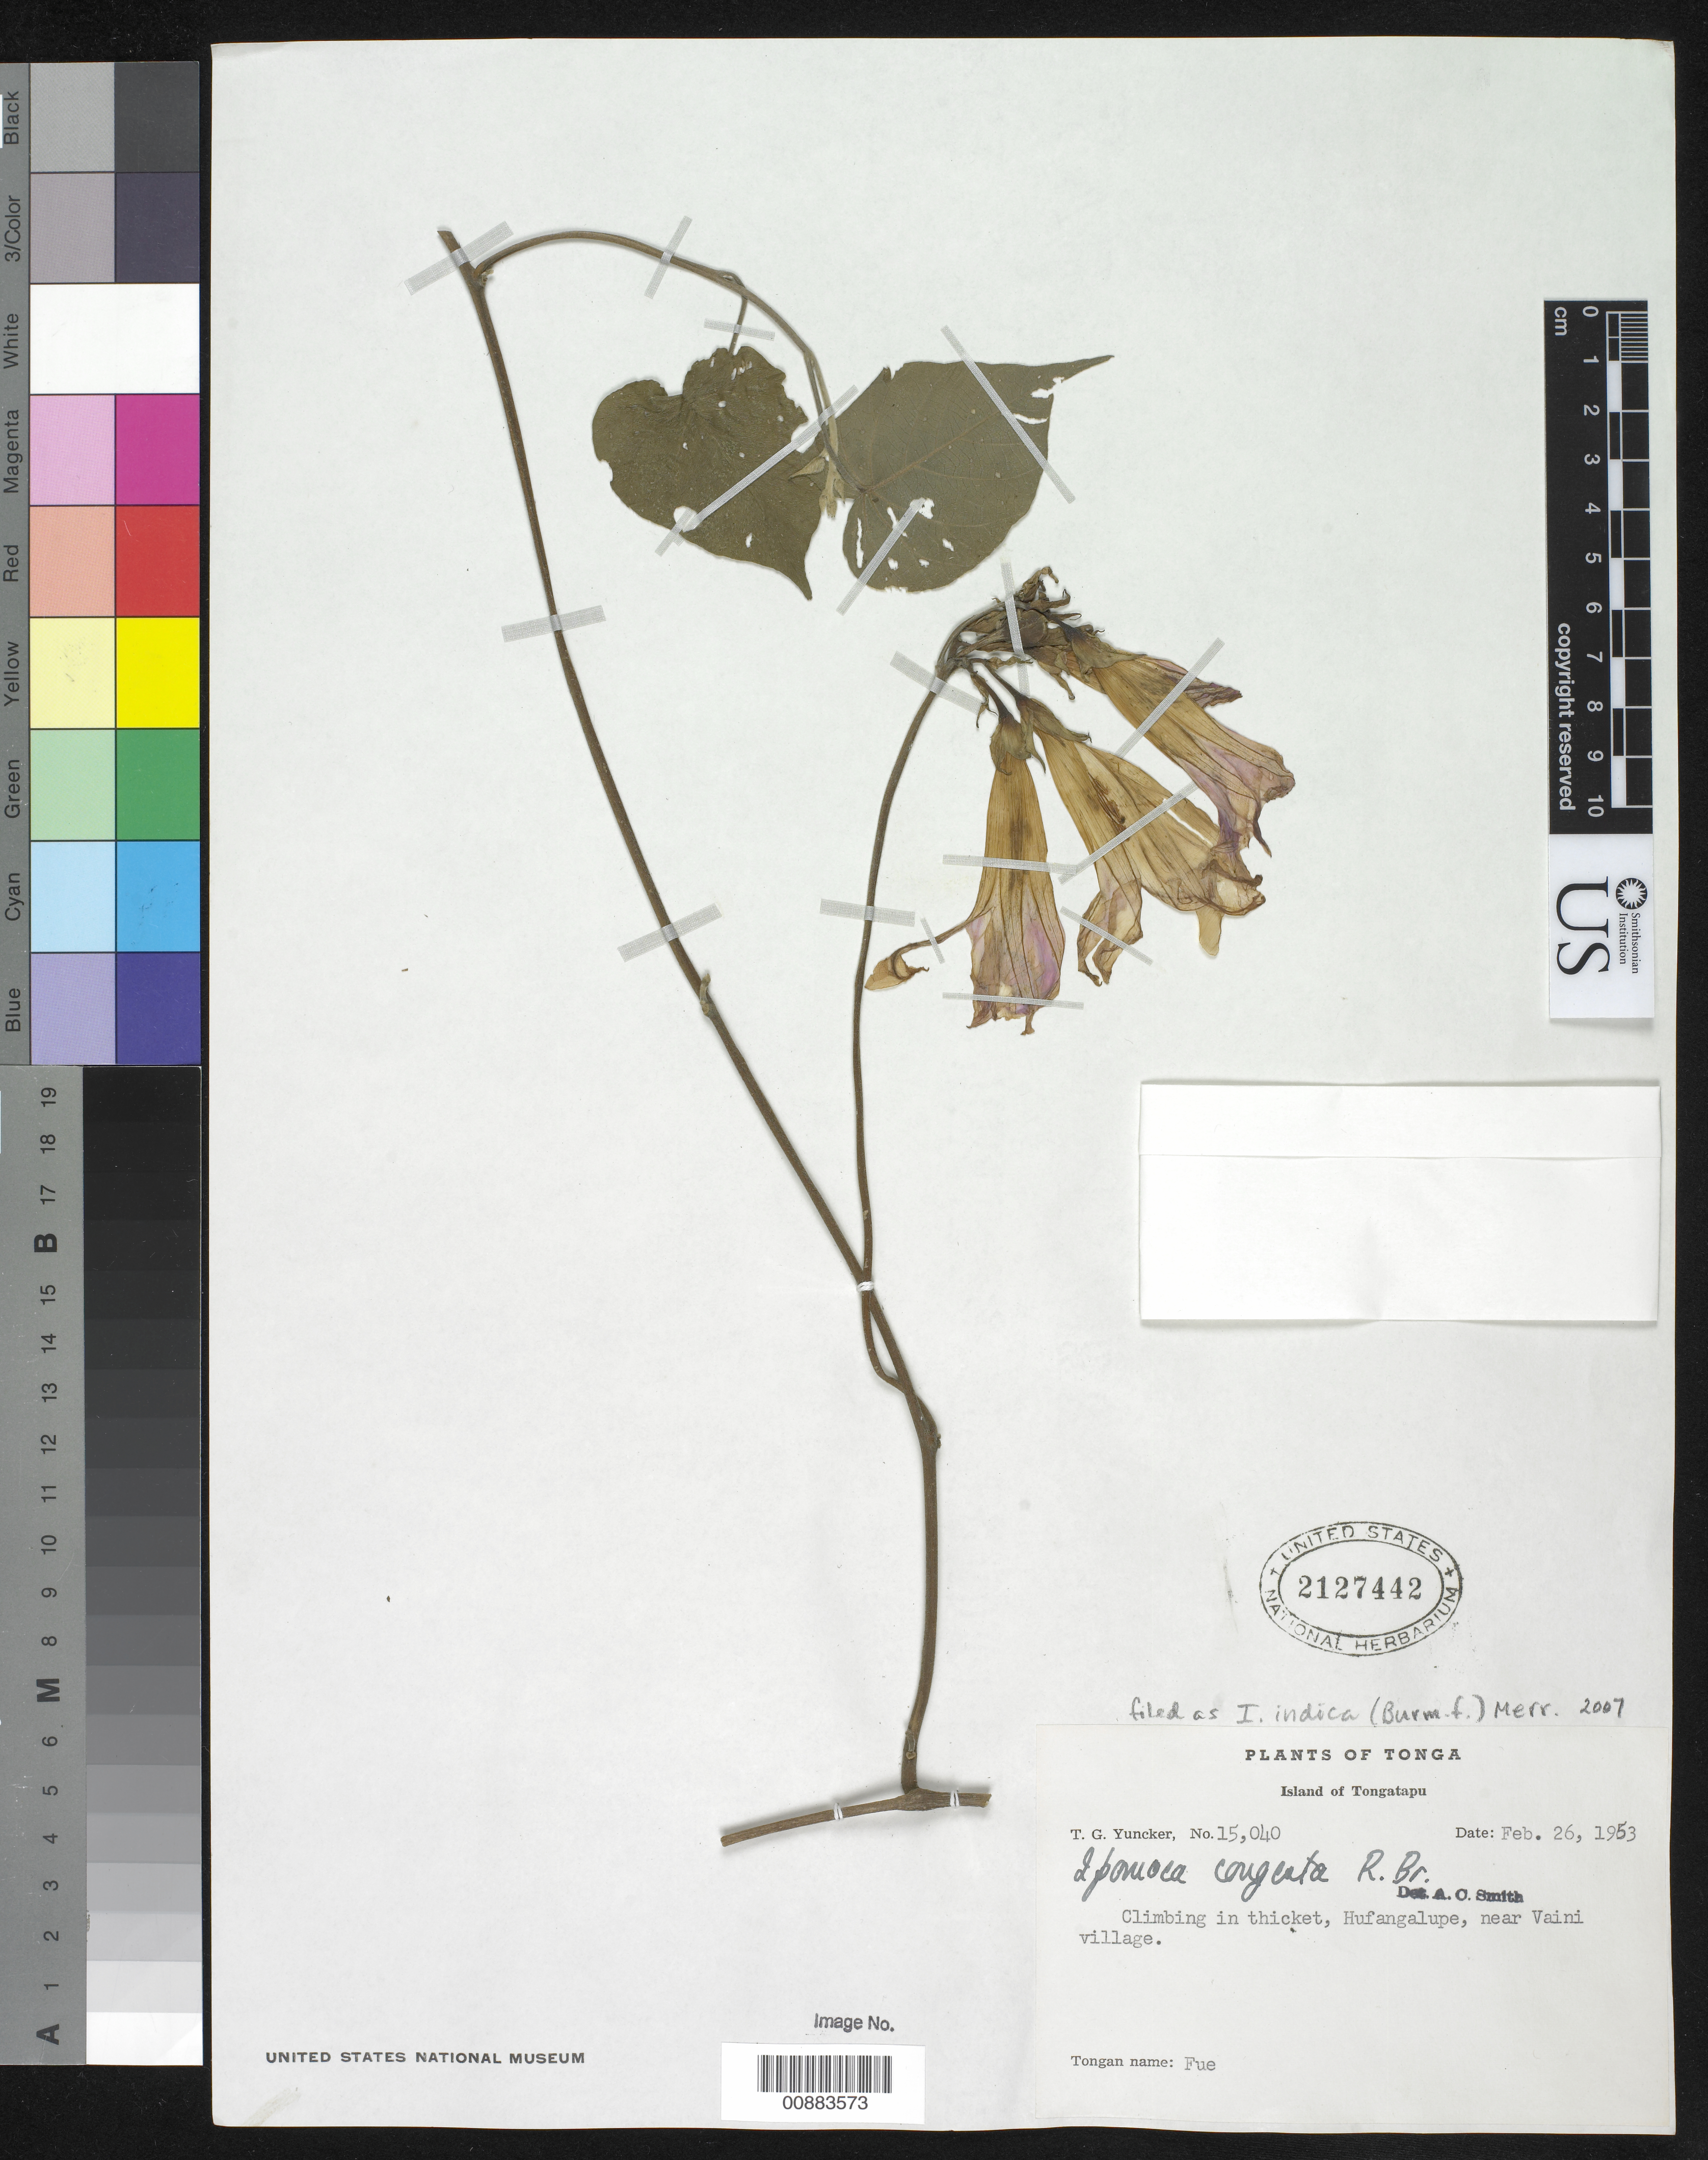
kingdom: Plantae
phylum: Tracheophyta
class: Magnoliopsida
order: Solanales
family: Convolvulaceae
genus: Ipomoea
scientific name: Ipomoea indica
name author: (Burm.) Merr.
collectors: T. G. Yuncker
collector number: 15040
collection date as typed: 26 Feb 1953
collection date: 1953-02-26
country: Tonga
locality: Hufangalupe, near Vaini village.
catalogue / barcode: US 2127442